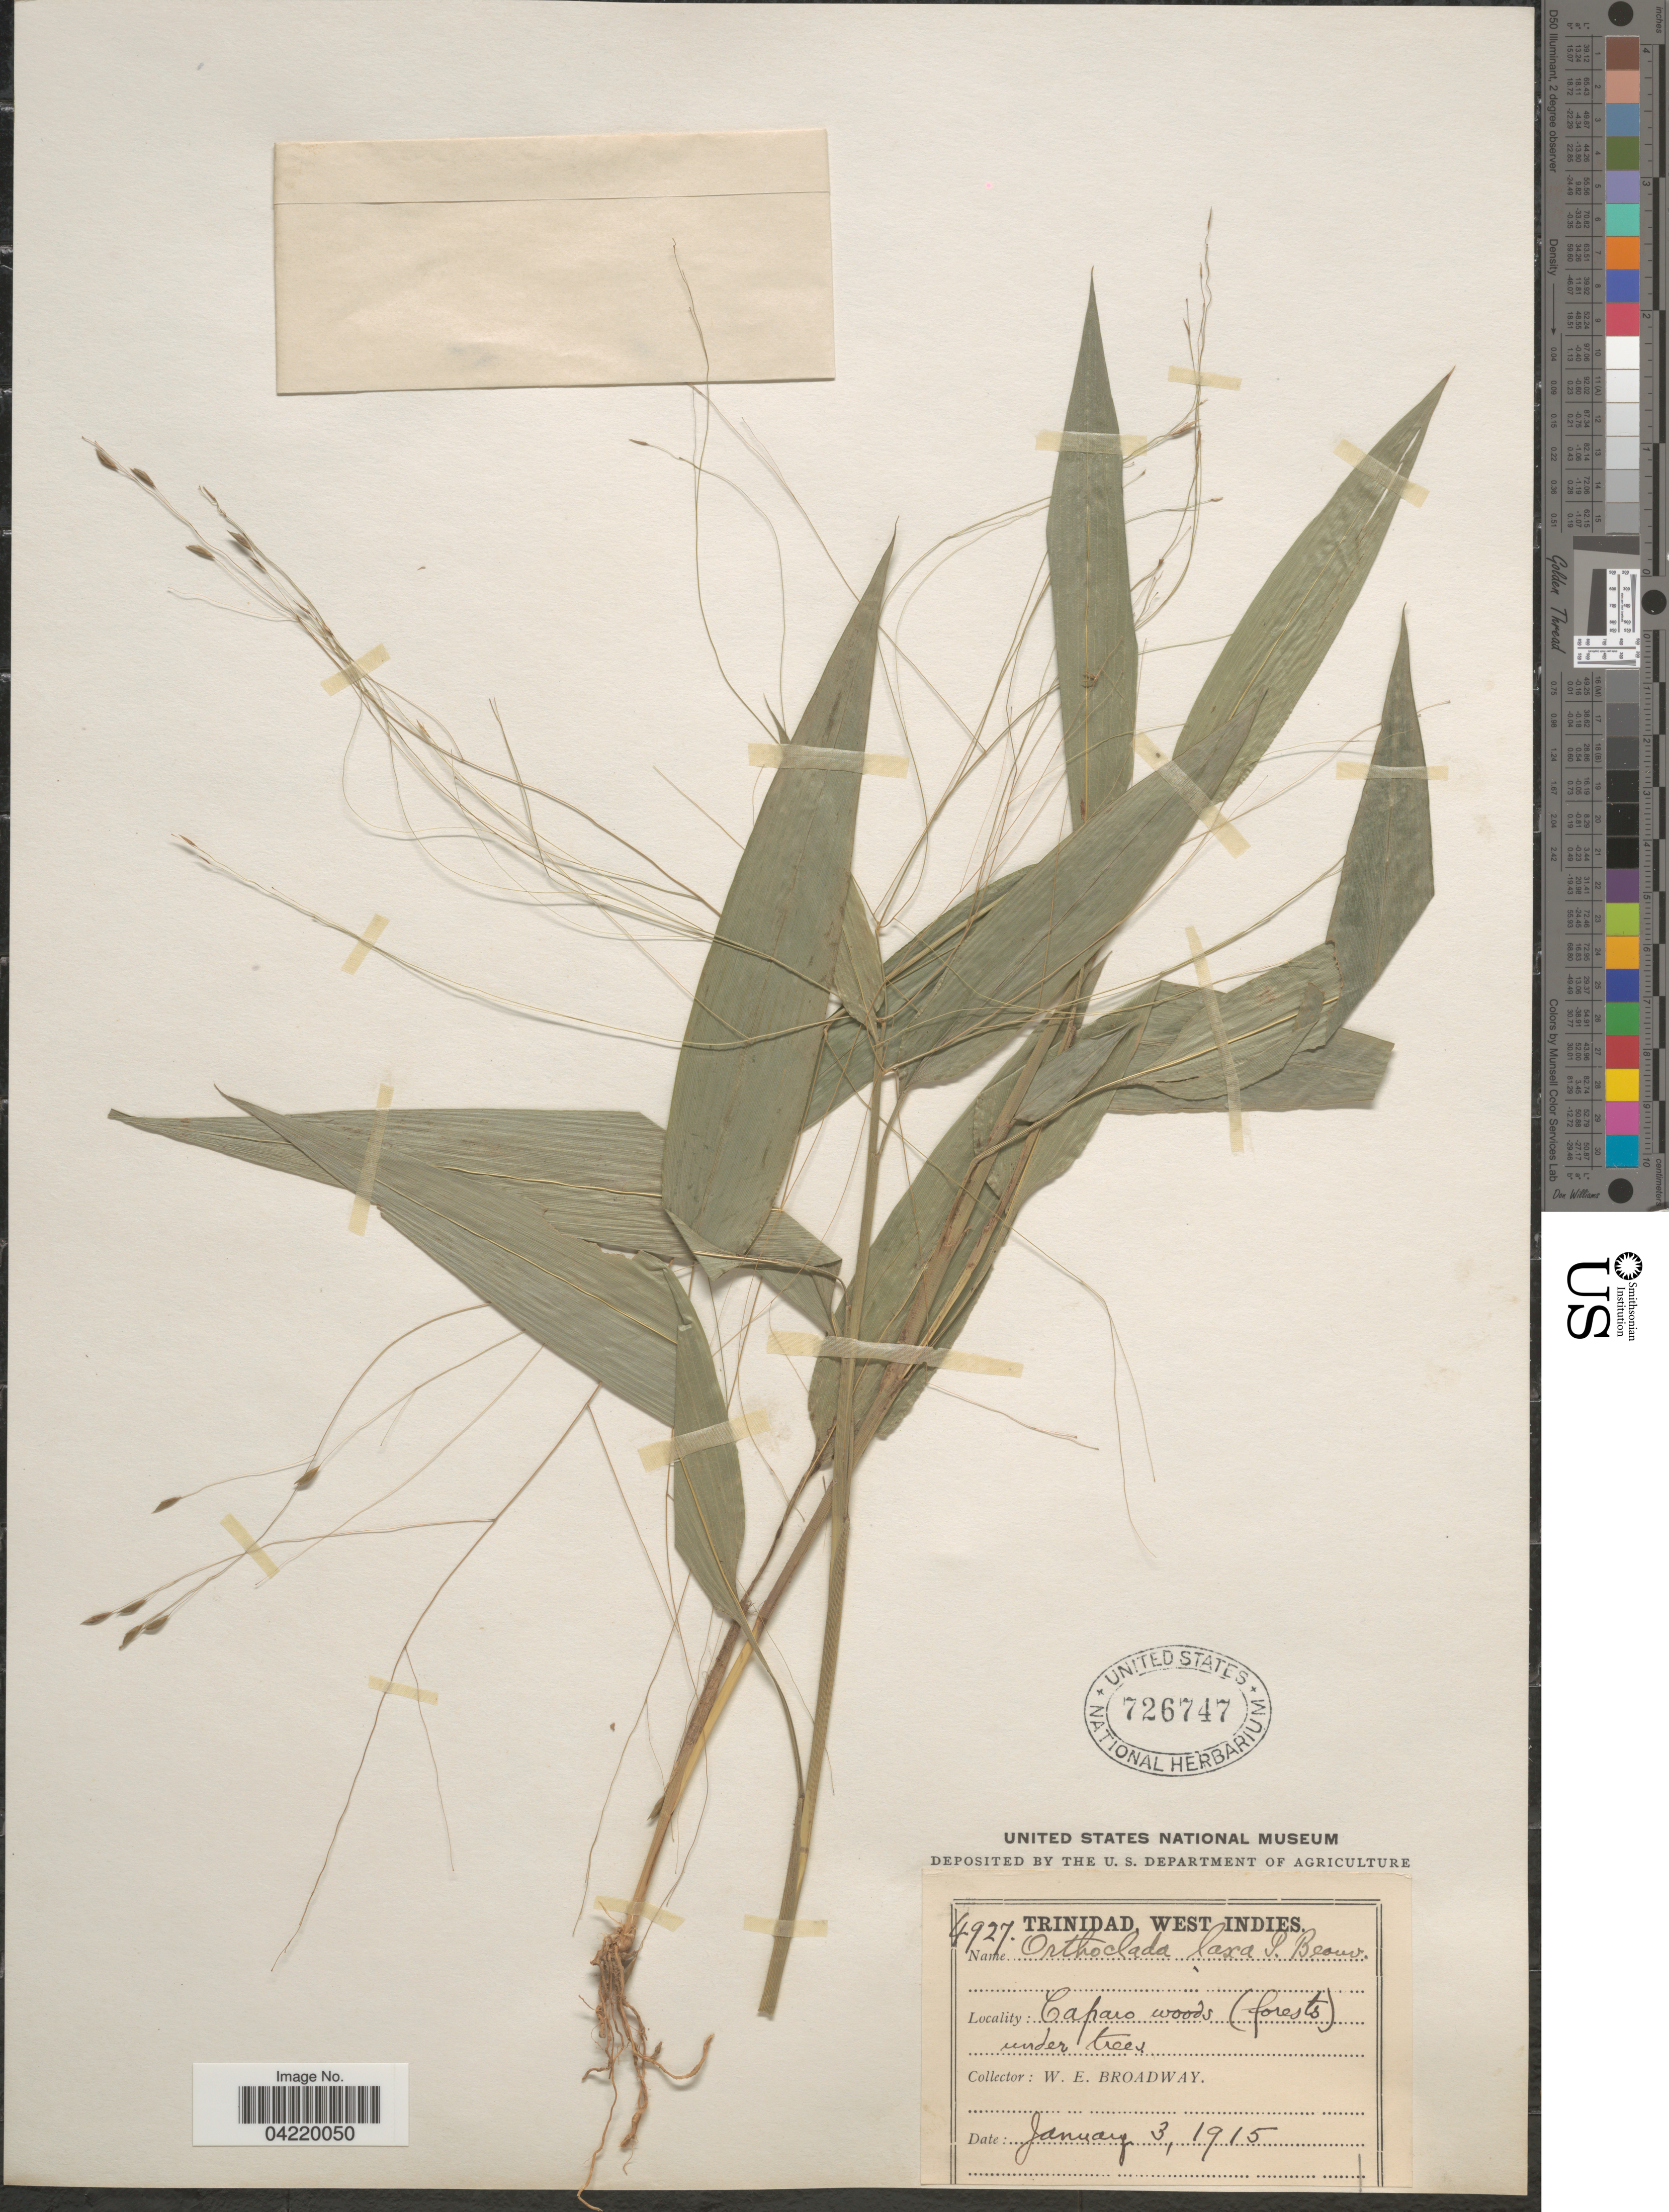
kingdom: Plantae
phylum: Tracheophyta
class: Liliopsida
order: Poales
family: Poaceae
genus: Orthoclada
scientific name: Orthoclada laxa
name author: P. Beauv.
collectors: W. E. Broadway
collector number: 4927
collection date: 1915-01-03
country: Trinidad and Tobago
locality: Trinidad, West Indies. Caparo woods (forests) under trees.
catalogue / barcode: US 726747